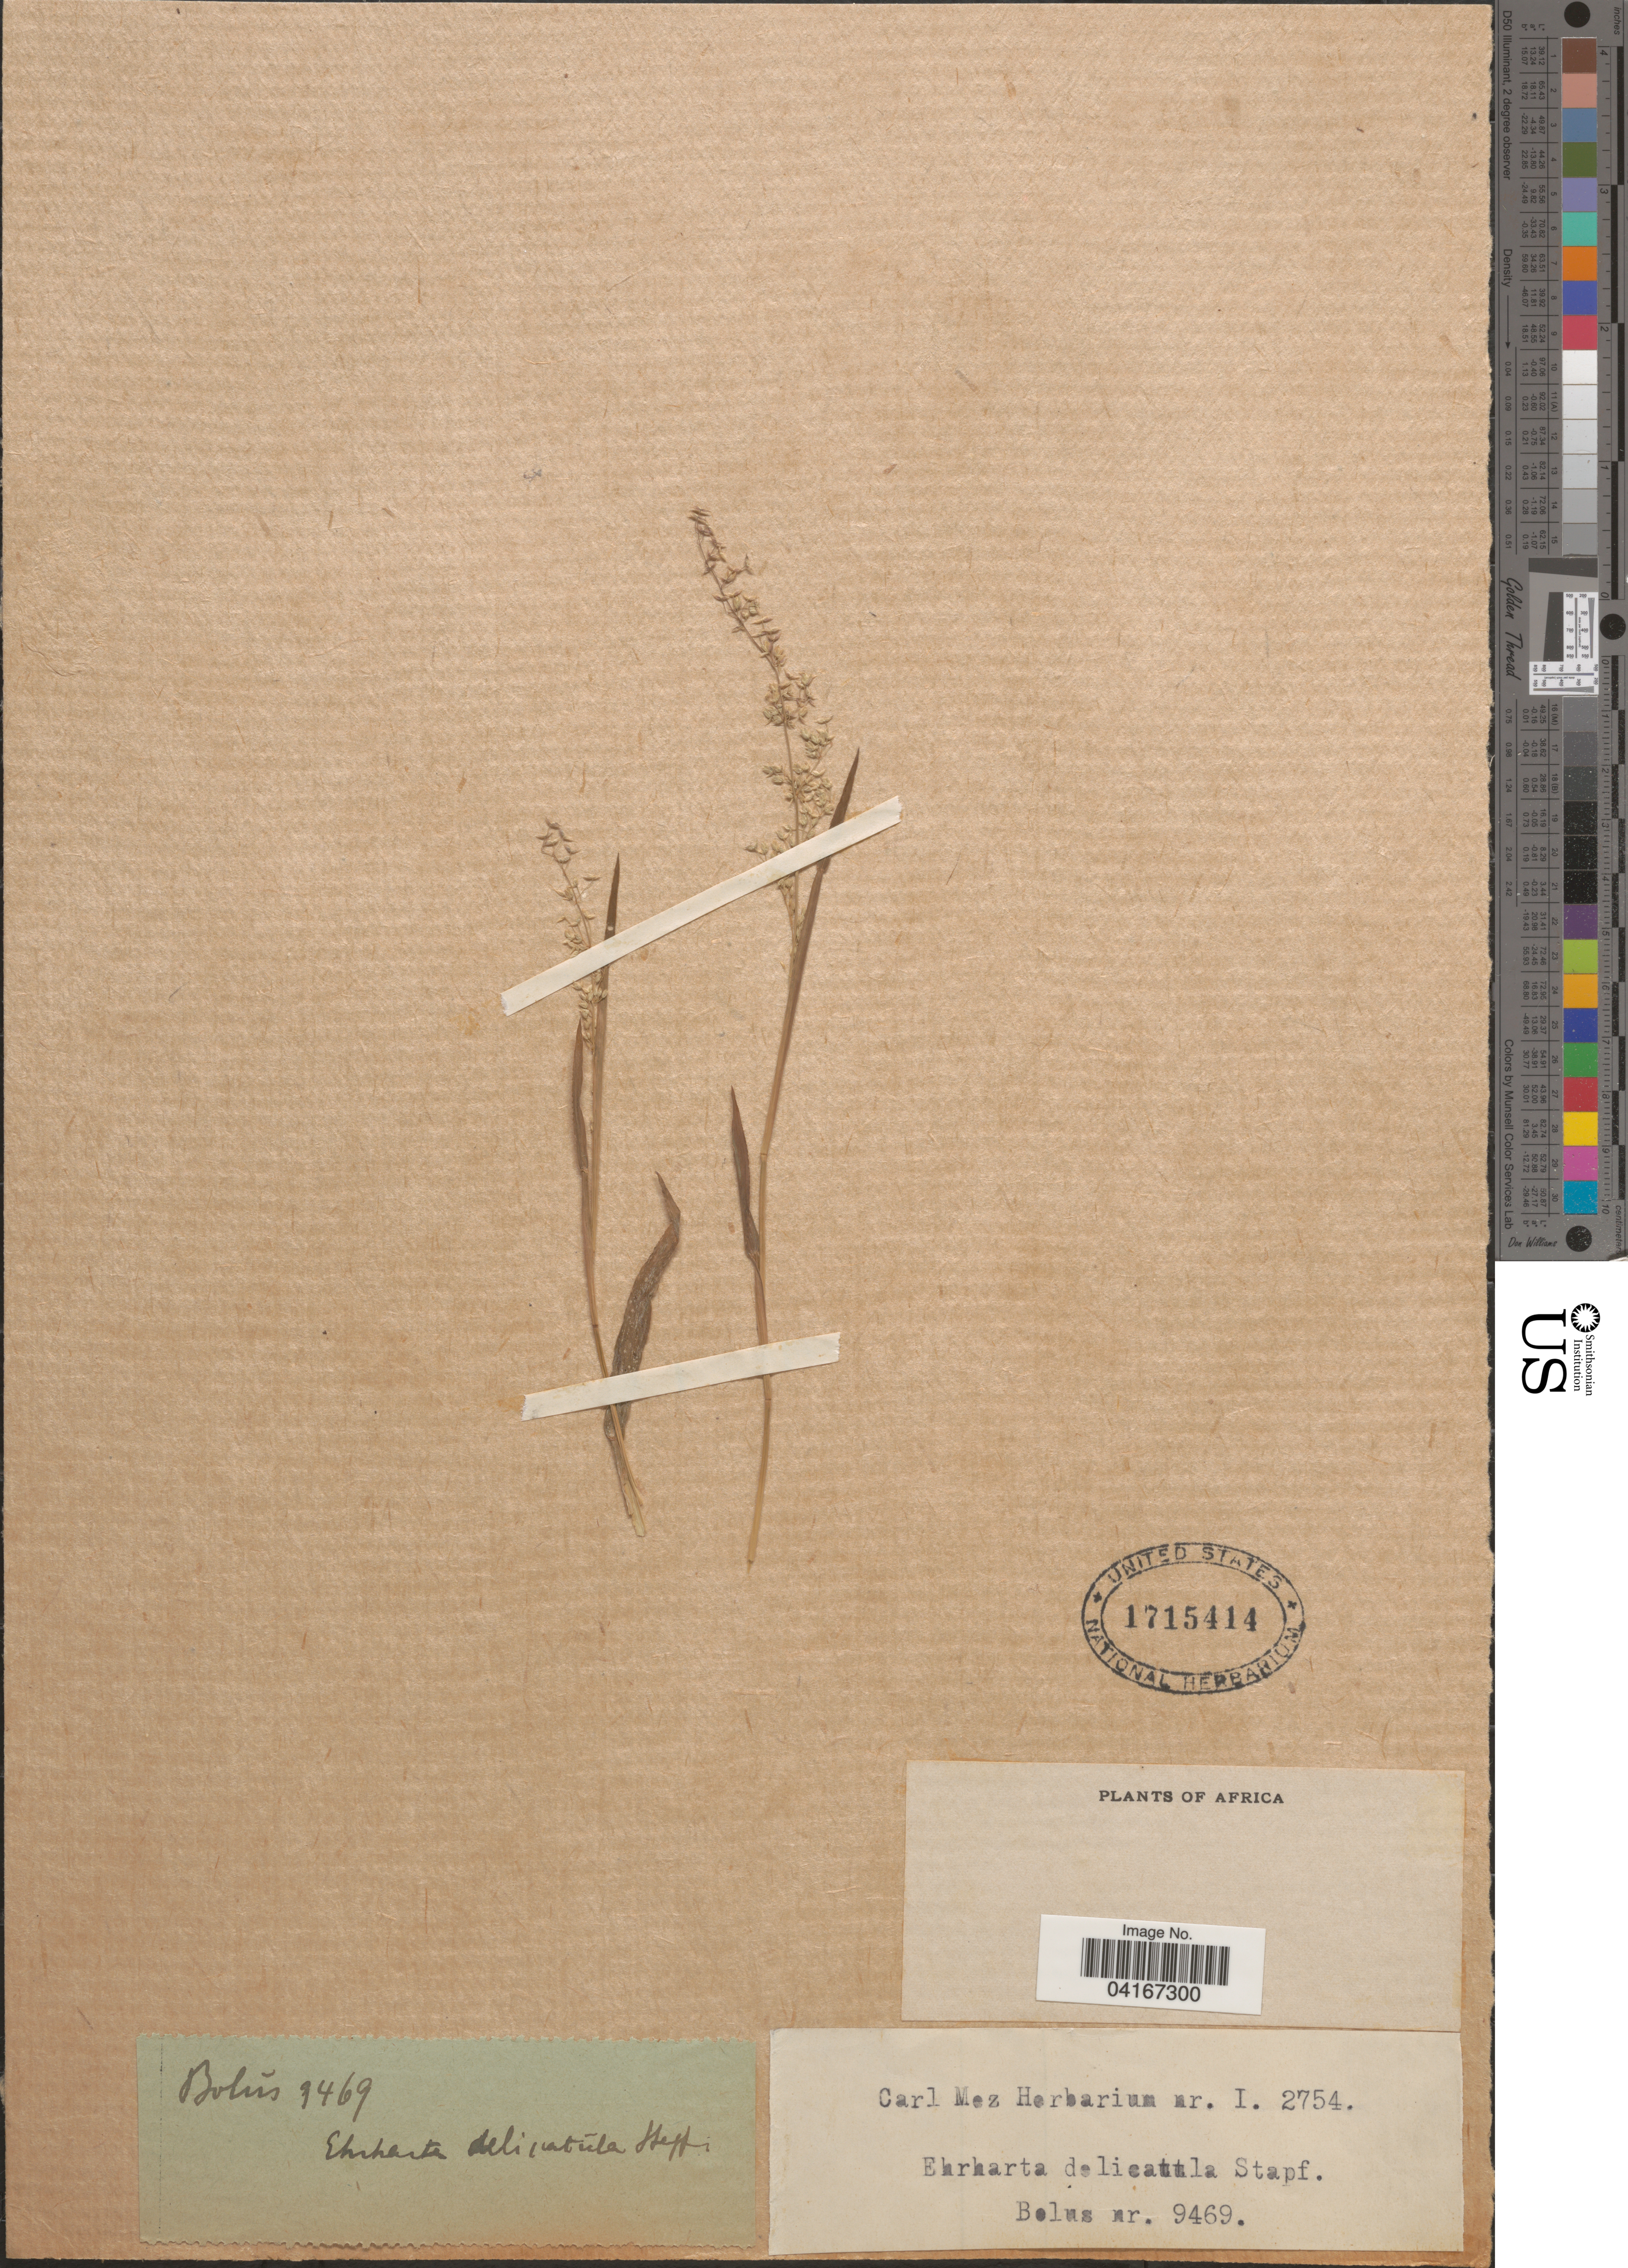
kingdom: Plantae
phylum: Tracheophyta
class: Liliopsida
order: Poales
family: Poaceae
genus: Ehrharta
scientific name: Ehrharta delicatula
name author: Stapf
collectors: H. Bolus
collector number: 9469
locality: Africa.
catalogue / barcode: US 1715414